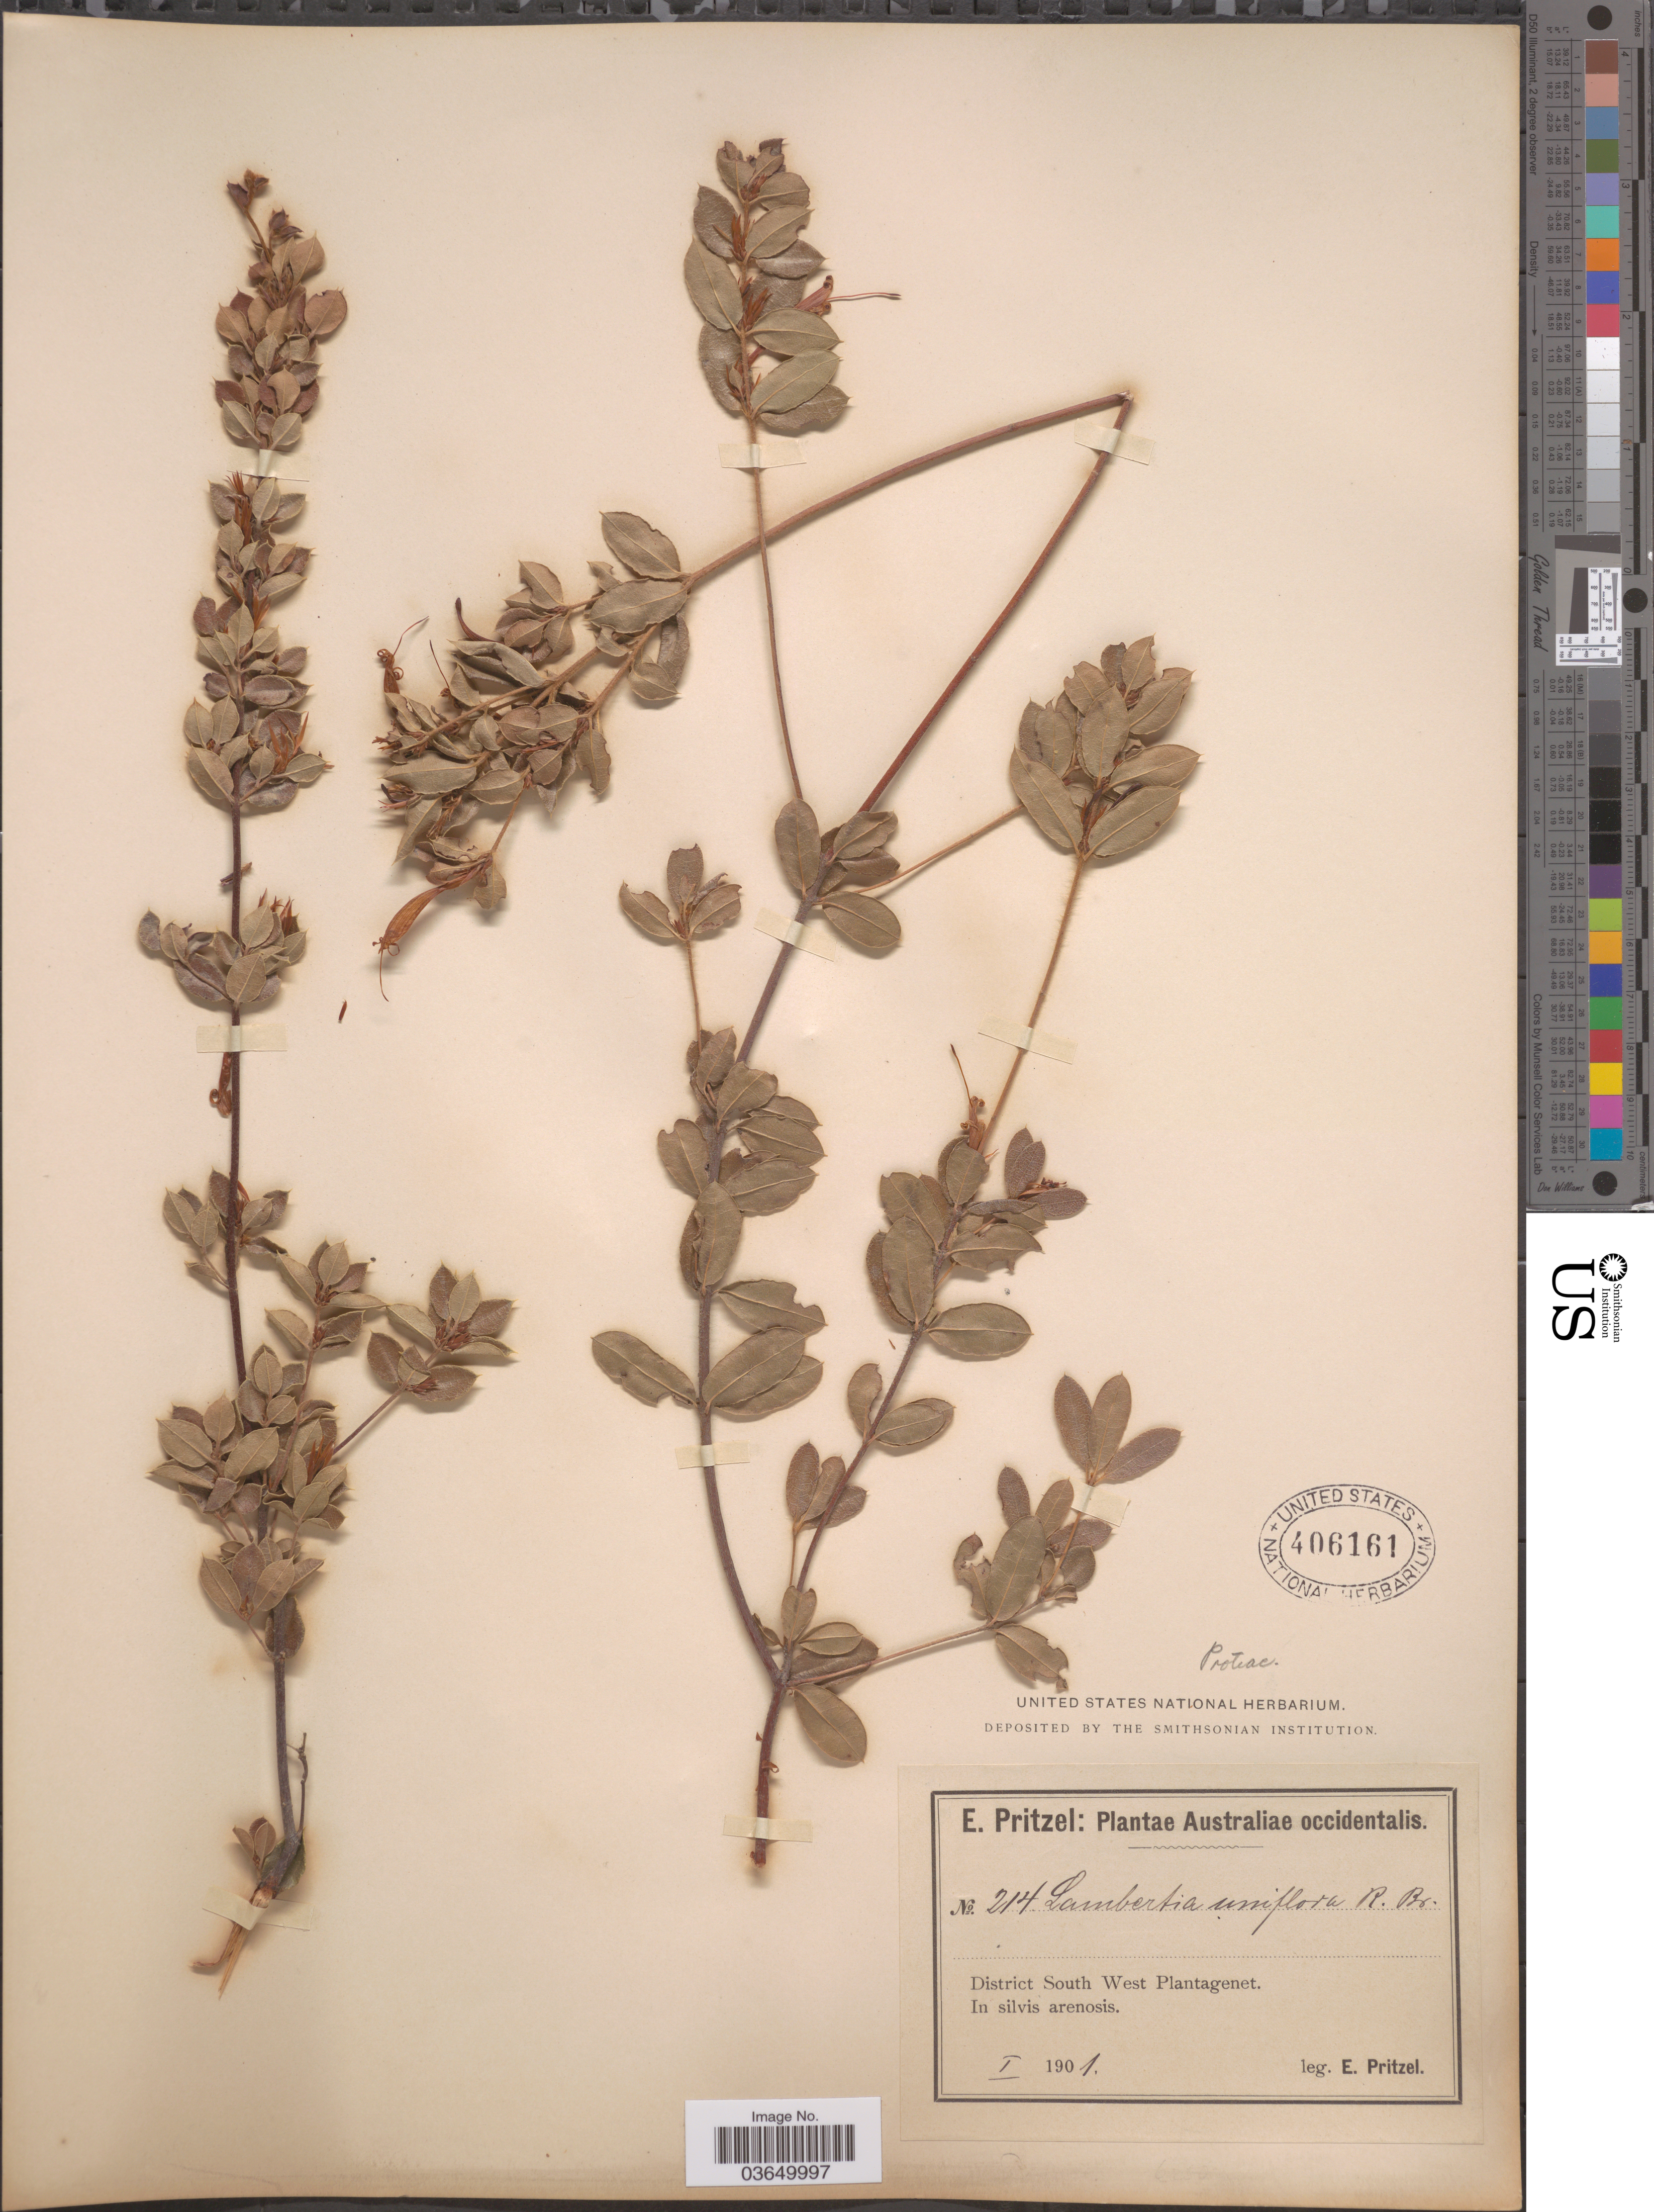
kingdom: Plantae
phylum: Tracheophyta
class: Magnoliopsida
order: Proteales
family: Proteaceae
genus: Lambertia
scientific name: Lambertia uniflora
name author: R. Br.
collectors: E. G. Pritzel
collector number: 214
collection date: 1901-01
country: Australia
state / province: Western Australia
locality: District South West Plantagenet.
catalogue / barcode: US 406161